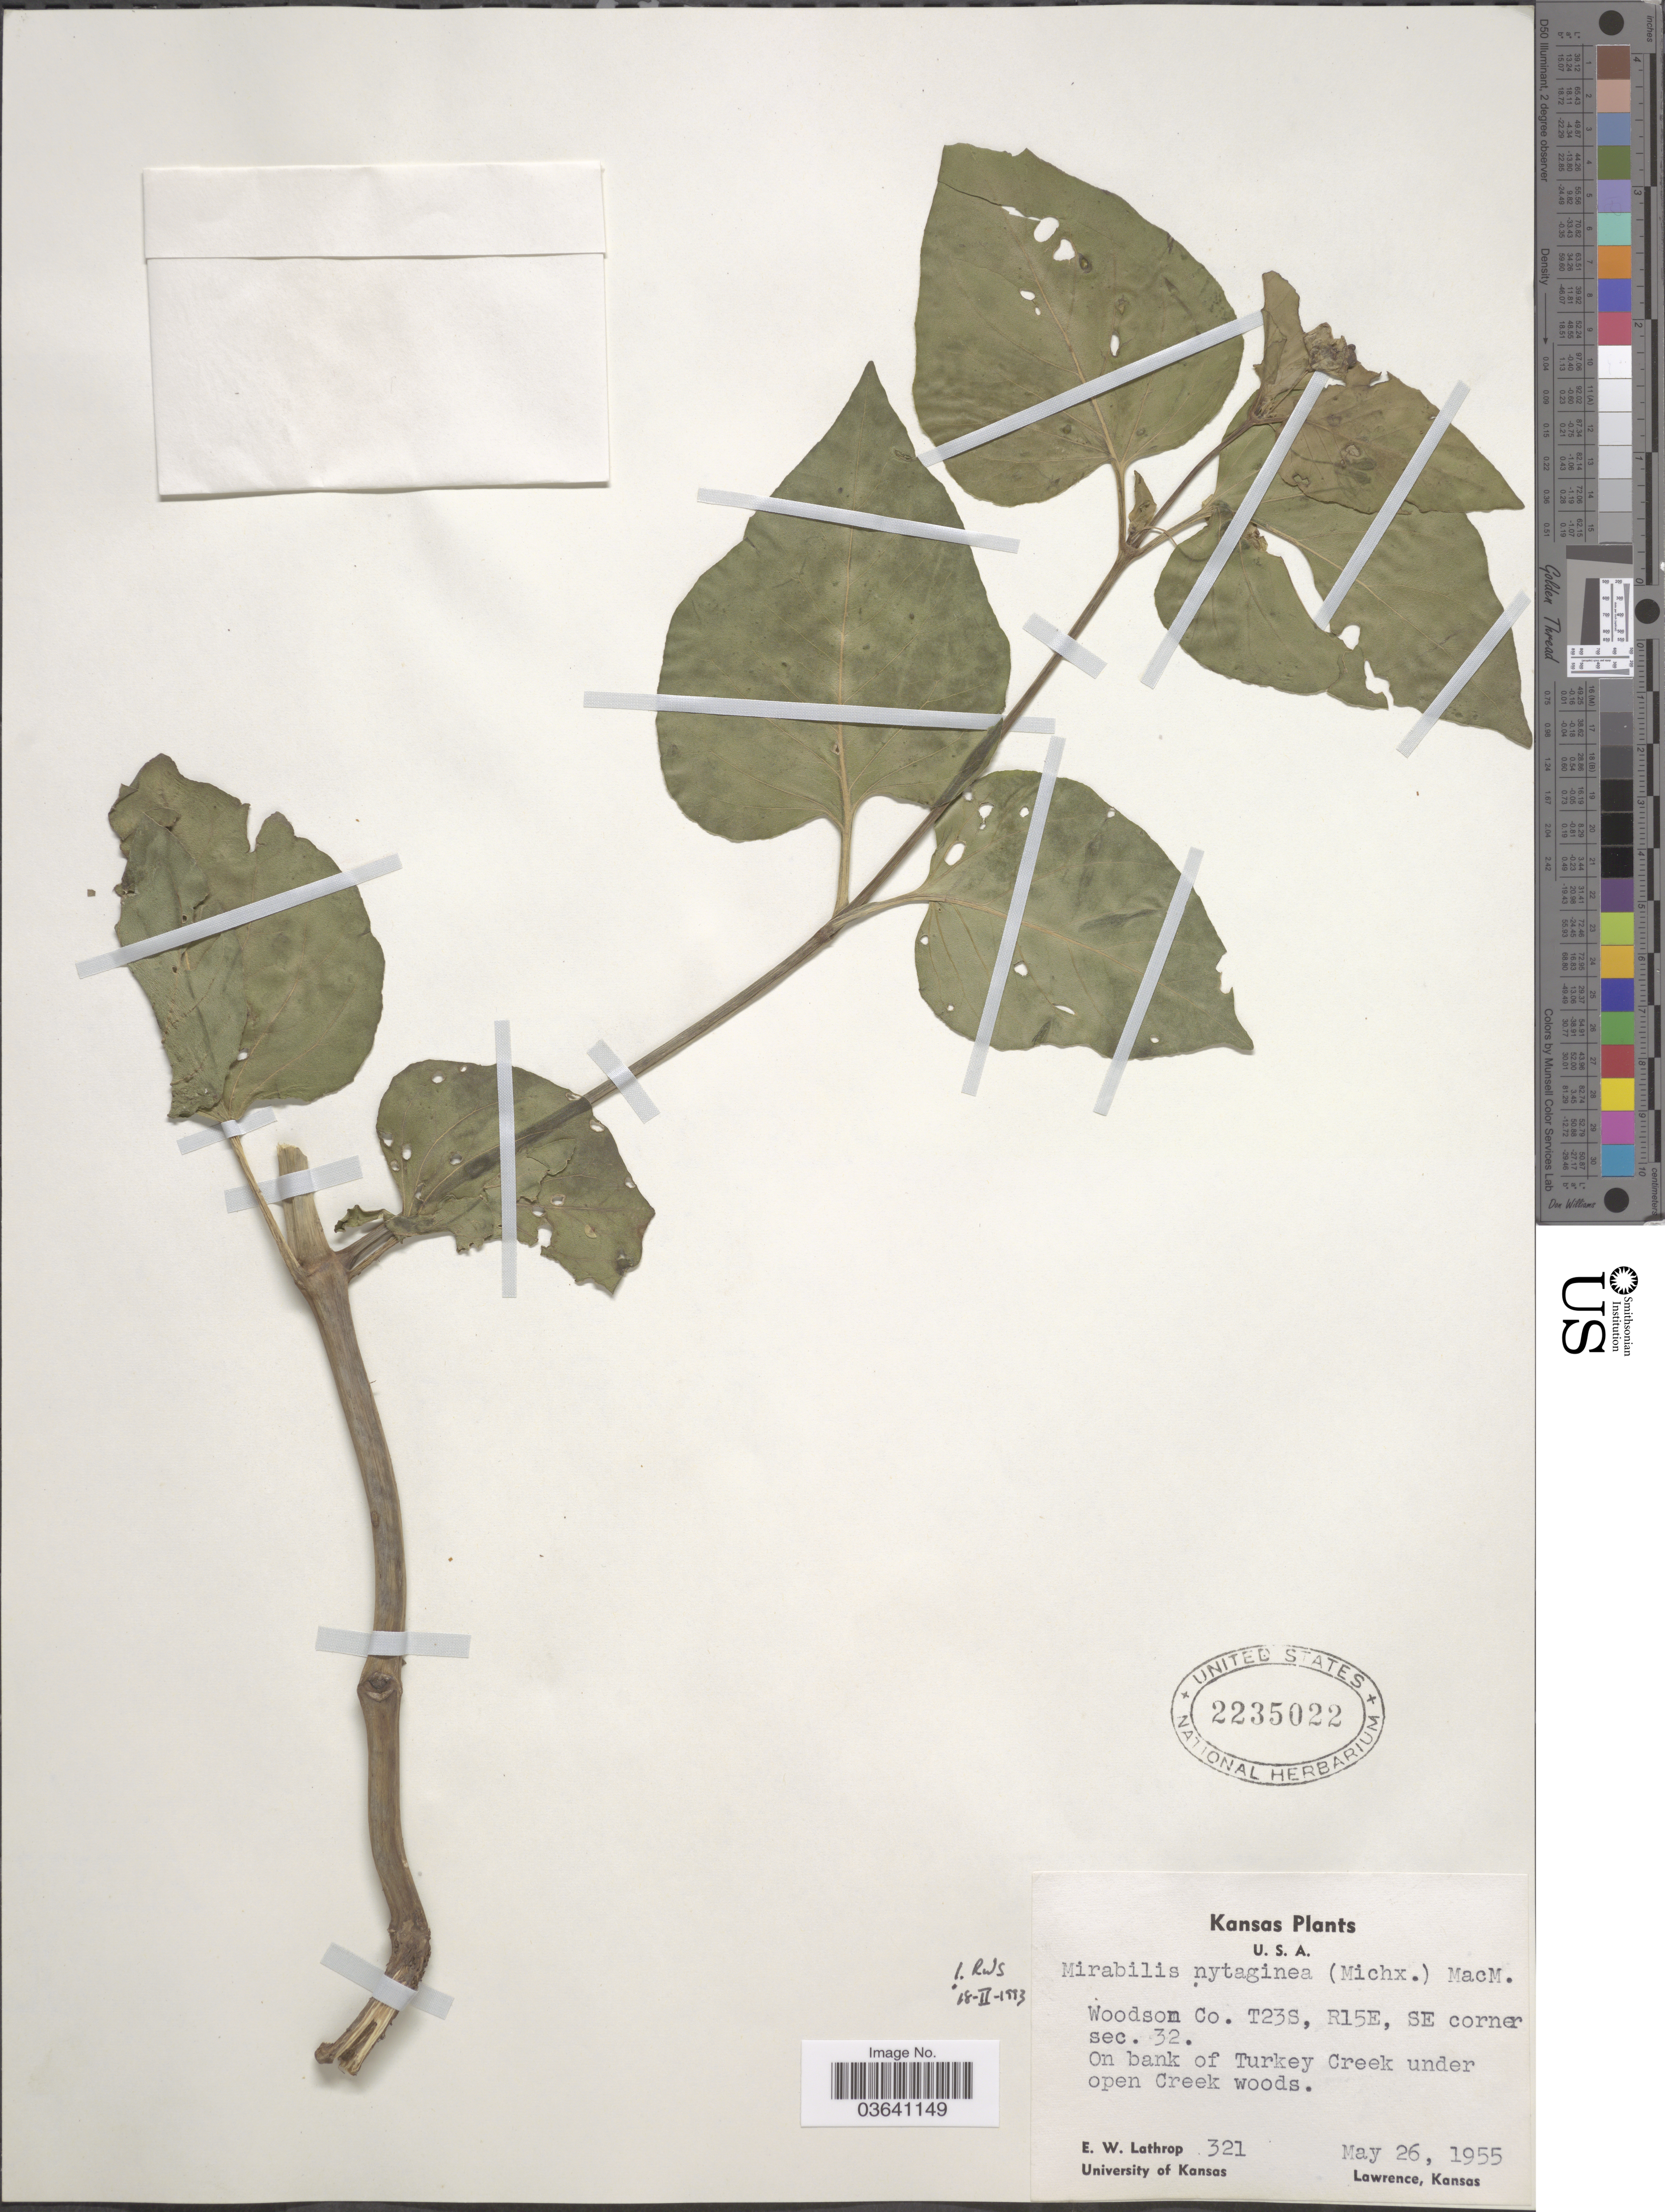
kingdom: Plantae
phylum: Tracheophyta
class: Magnoliopsida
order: Caryophyllales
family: Nyctaginaceae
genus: Mirabilis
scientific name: Mirabilis nyctaginea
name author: (Michx.) MacMill.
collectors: E. W. Lathrop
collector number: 321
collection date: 1955-05-26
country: United States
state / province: Kansas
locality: Woodson Co. T23S, R15E, SE corner sec. 32. On bank of Turkey Creek under open Creek woods.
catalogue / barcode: US 2235022